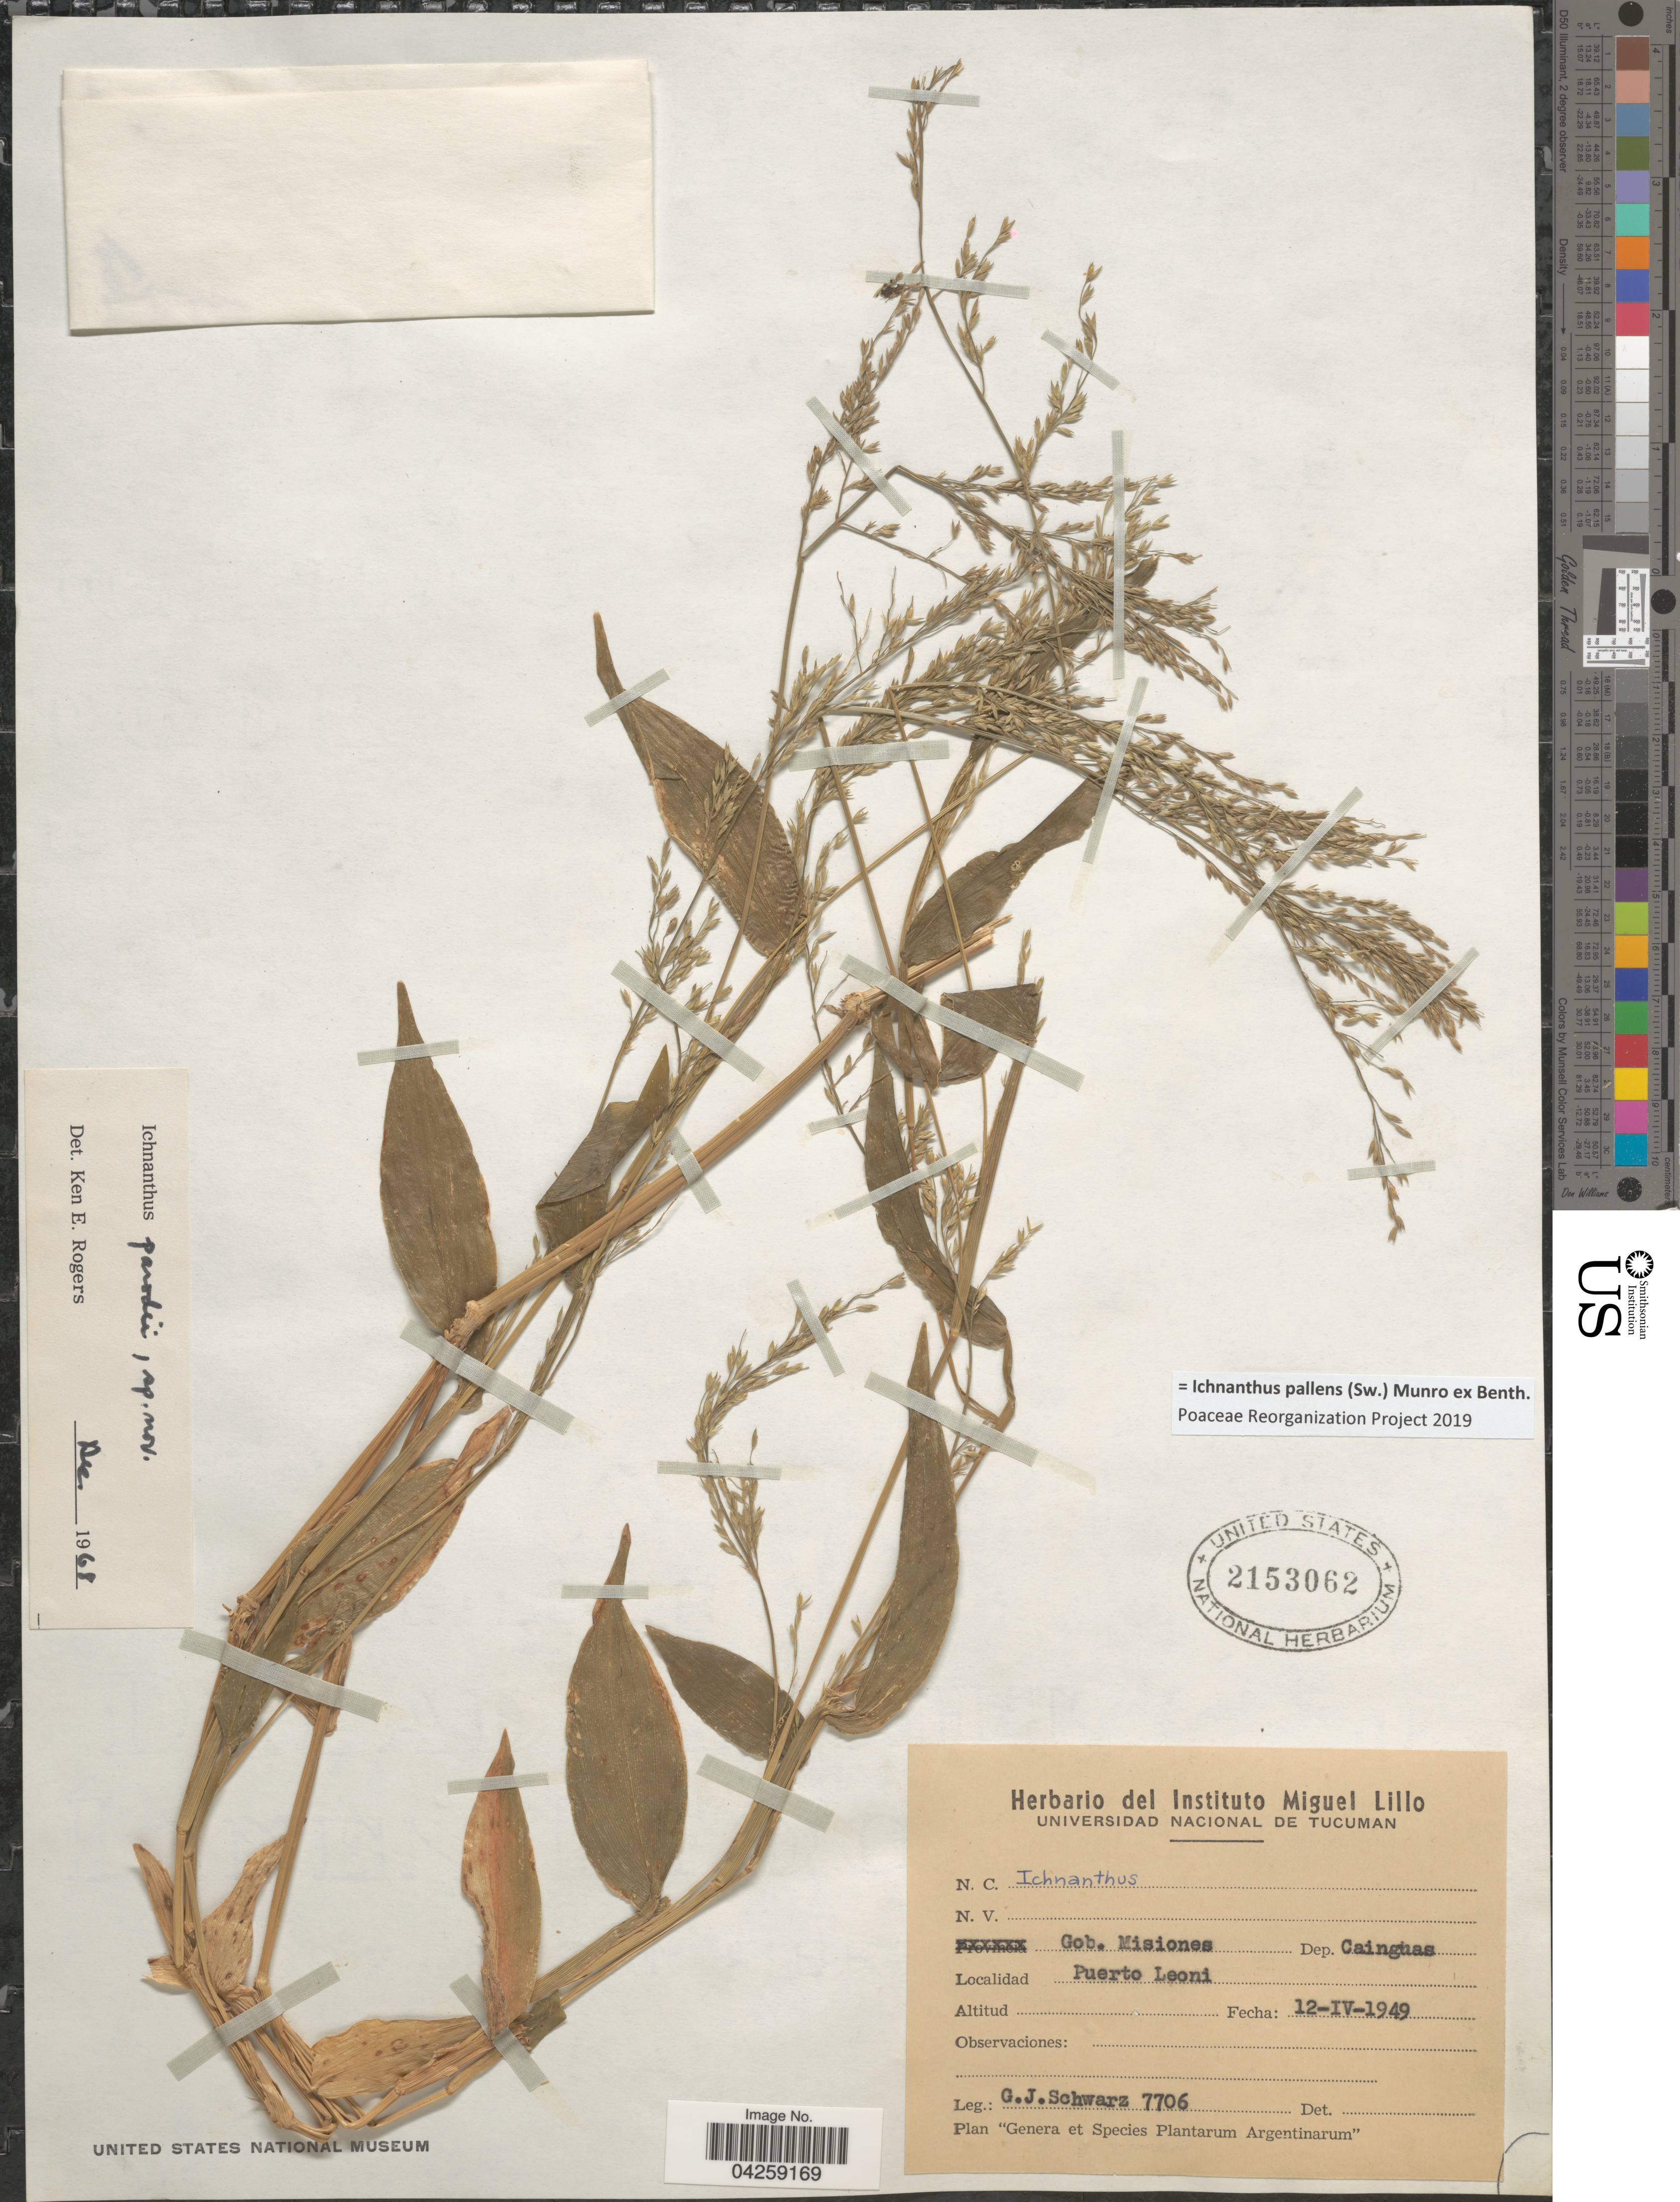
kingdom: Plantae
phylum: Tracheophyta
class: Liliopsida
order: Poales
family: Poaceae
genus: Ichnanthus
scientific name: Ichnanthus pallens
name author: (Sw.) Munro ex Benth.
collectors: G. J. Schwarz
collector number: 7706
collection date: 1949-04-12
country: Argentina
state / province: Misiones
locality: Gob. Misiones. Dep. Cainguas. Puerto Leoni.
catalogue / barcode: US 2153062